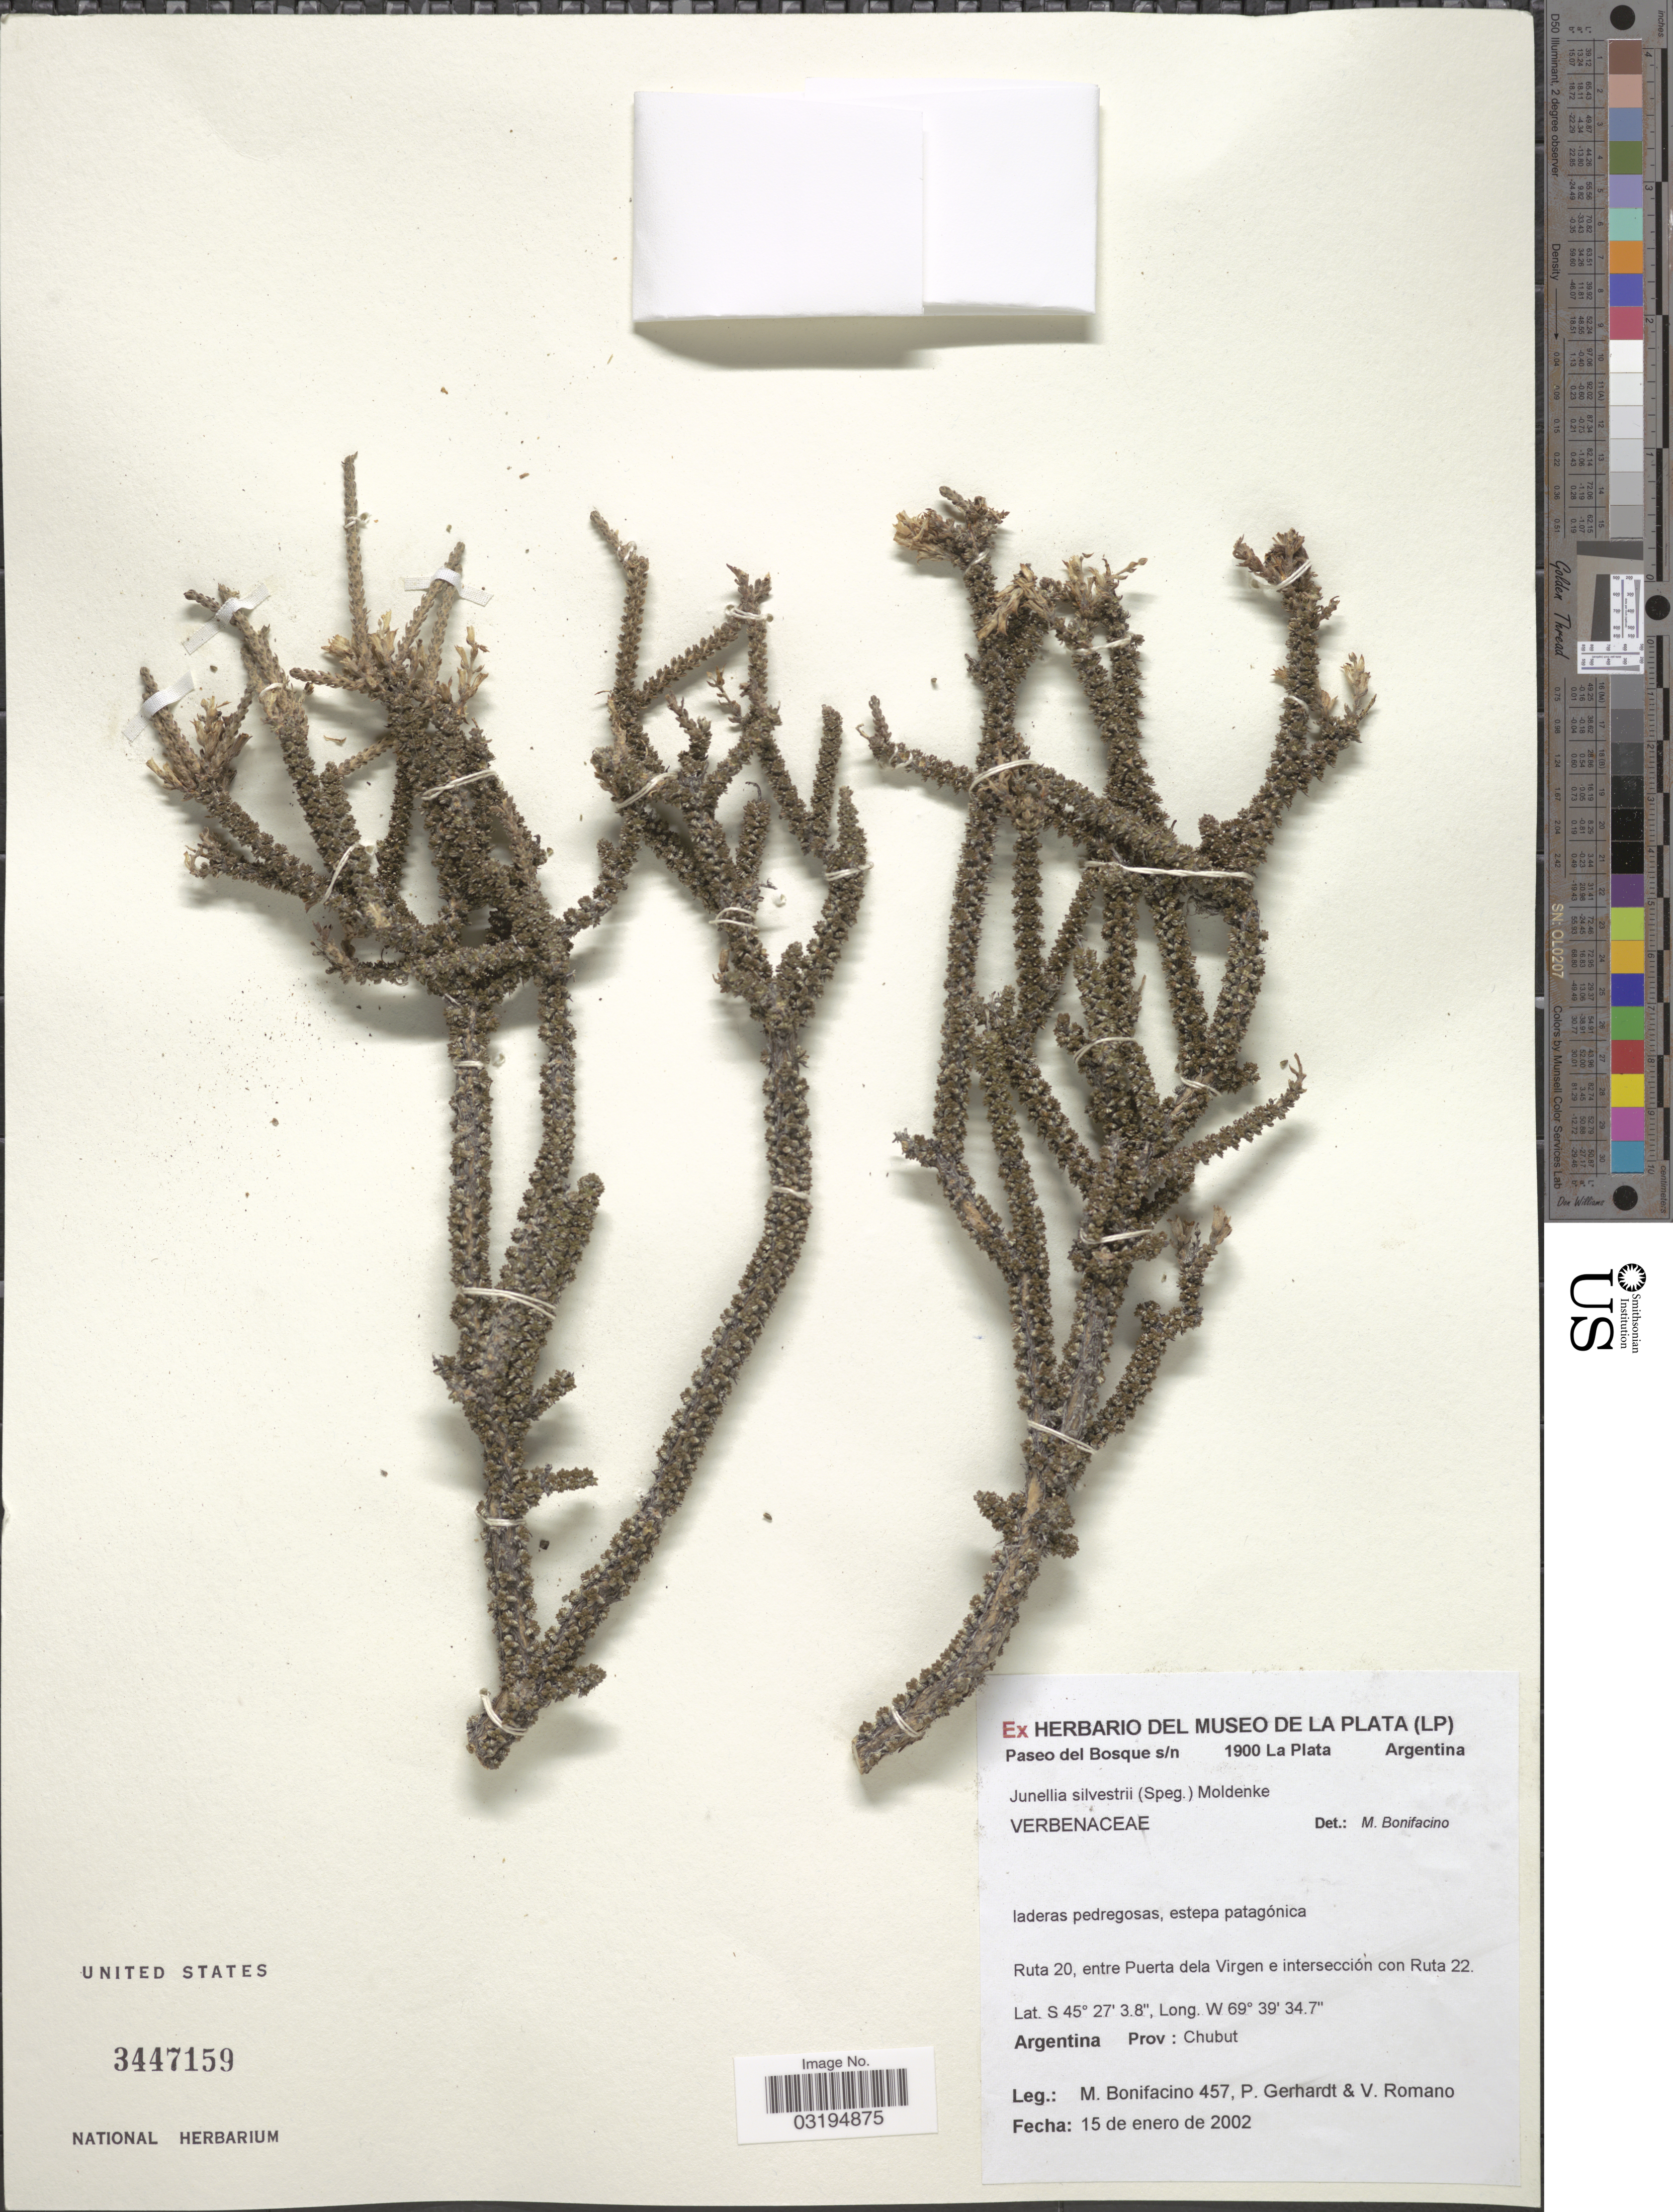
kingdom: Plantae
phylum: Tracheophyta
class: Magnoliopsida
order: Lamiales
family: Verbenaceae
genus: Junellia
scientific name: Junellia silvestrii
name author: (Speg.) Moldenke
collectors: M. Bonifacino, P. Gerhardt & V. Romano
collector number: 0457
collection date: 2002-01-15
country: Argentina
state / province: Chubut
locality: Ruta 20, entre Puerta dela Virgen e intersección con Ruta 22.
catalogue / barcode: US 3447159